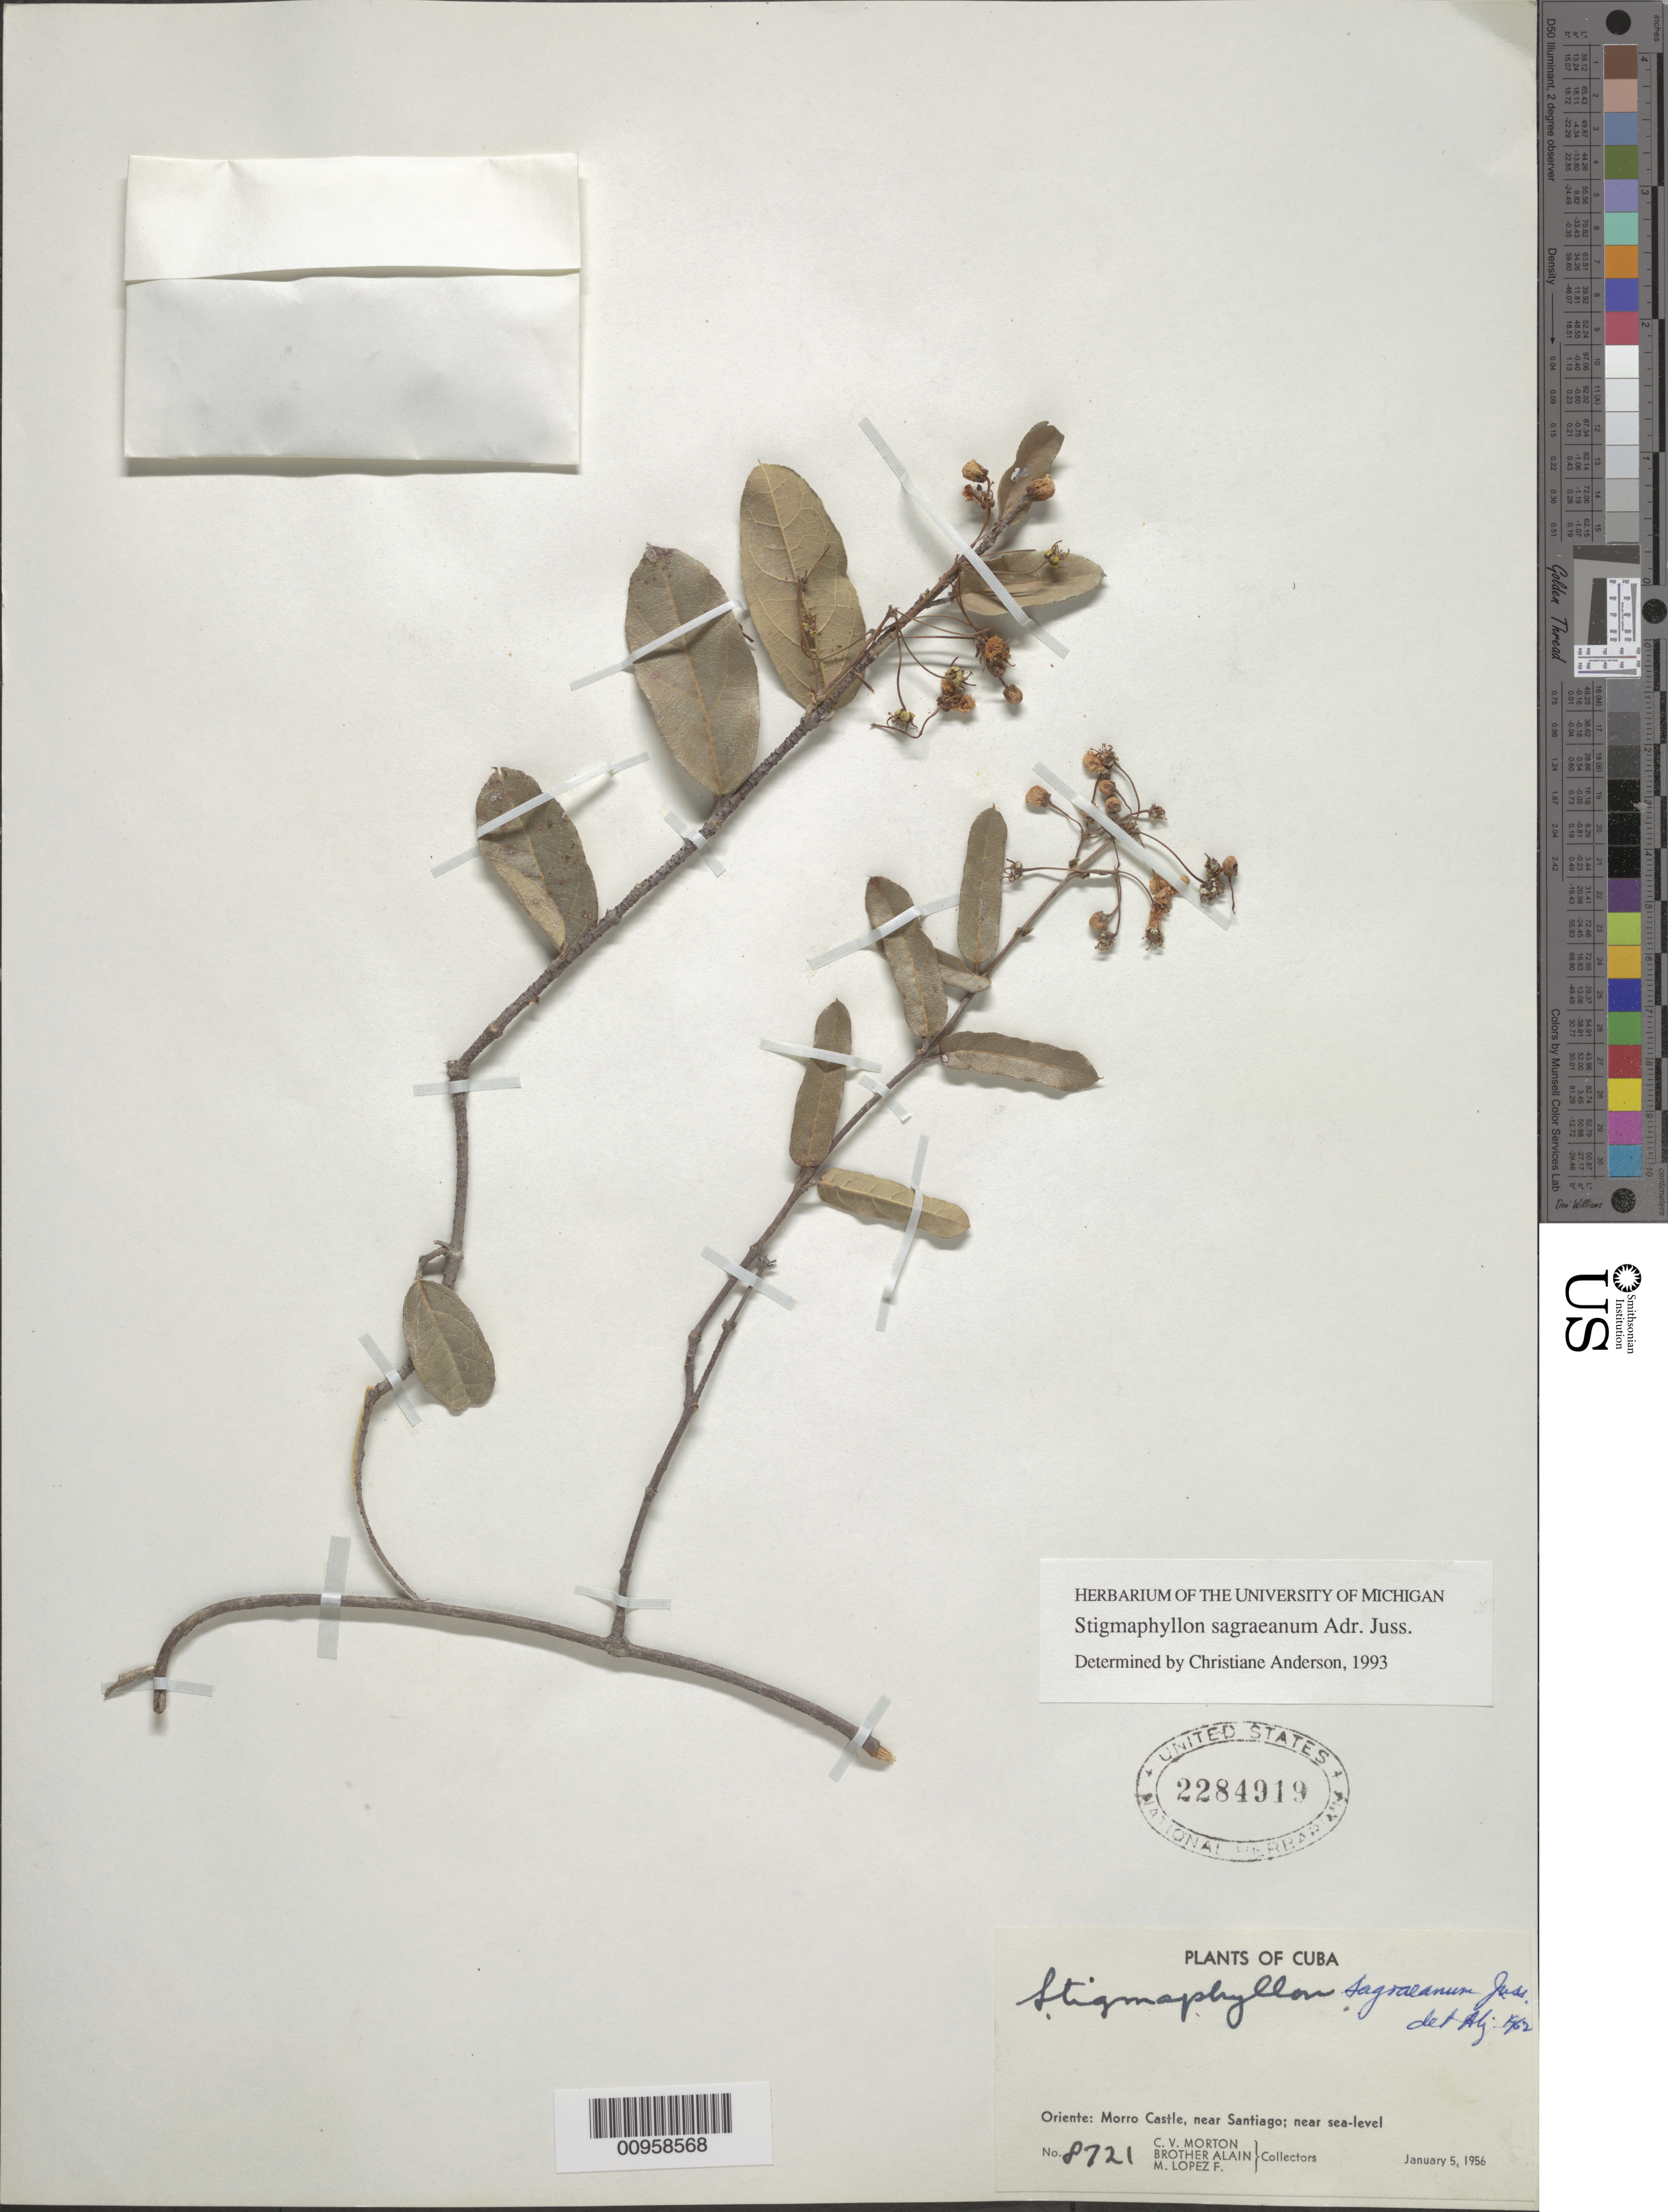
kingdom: Plantae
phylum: Tracheophyta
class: Magnoliopsida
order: Malpighiales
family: Malpighiaceae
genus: Stigmaphyllon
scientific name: Stigmaphyllon sagraeanum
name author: Juss.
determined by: Anderson, C.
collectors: C. V. Morton & J. Acuña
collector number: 8721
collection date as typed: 05 Jan 1956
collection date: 1956-01-05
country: Cuba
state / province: Santiago de Cuba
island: Cuba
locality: Morro Castle, near Santiago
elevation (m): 0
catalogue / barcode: US 2284919